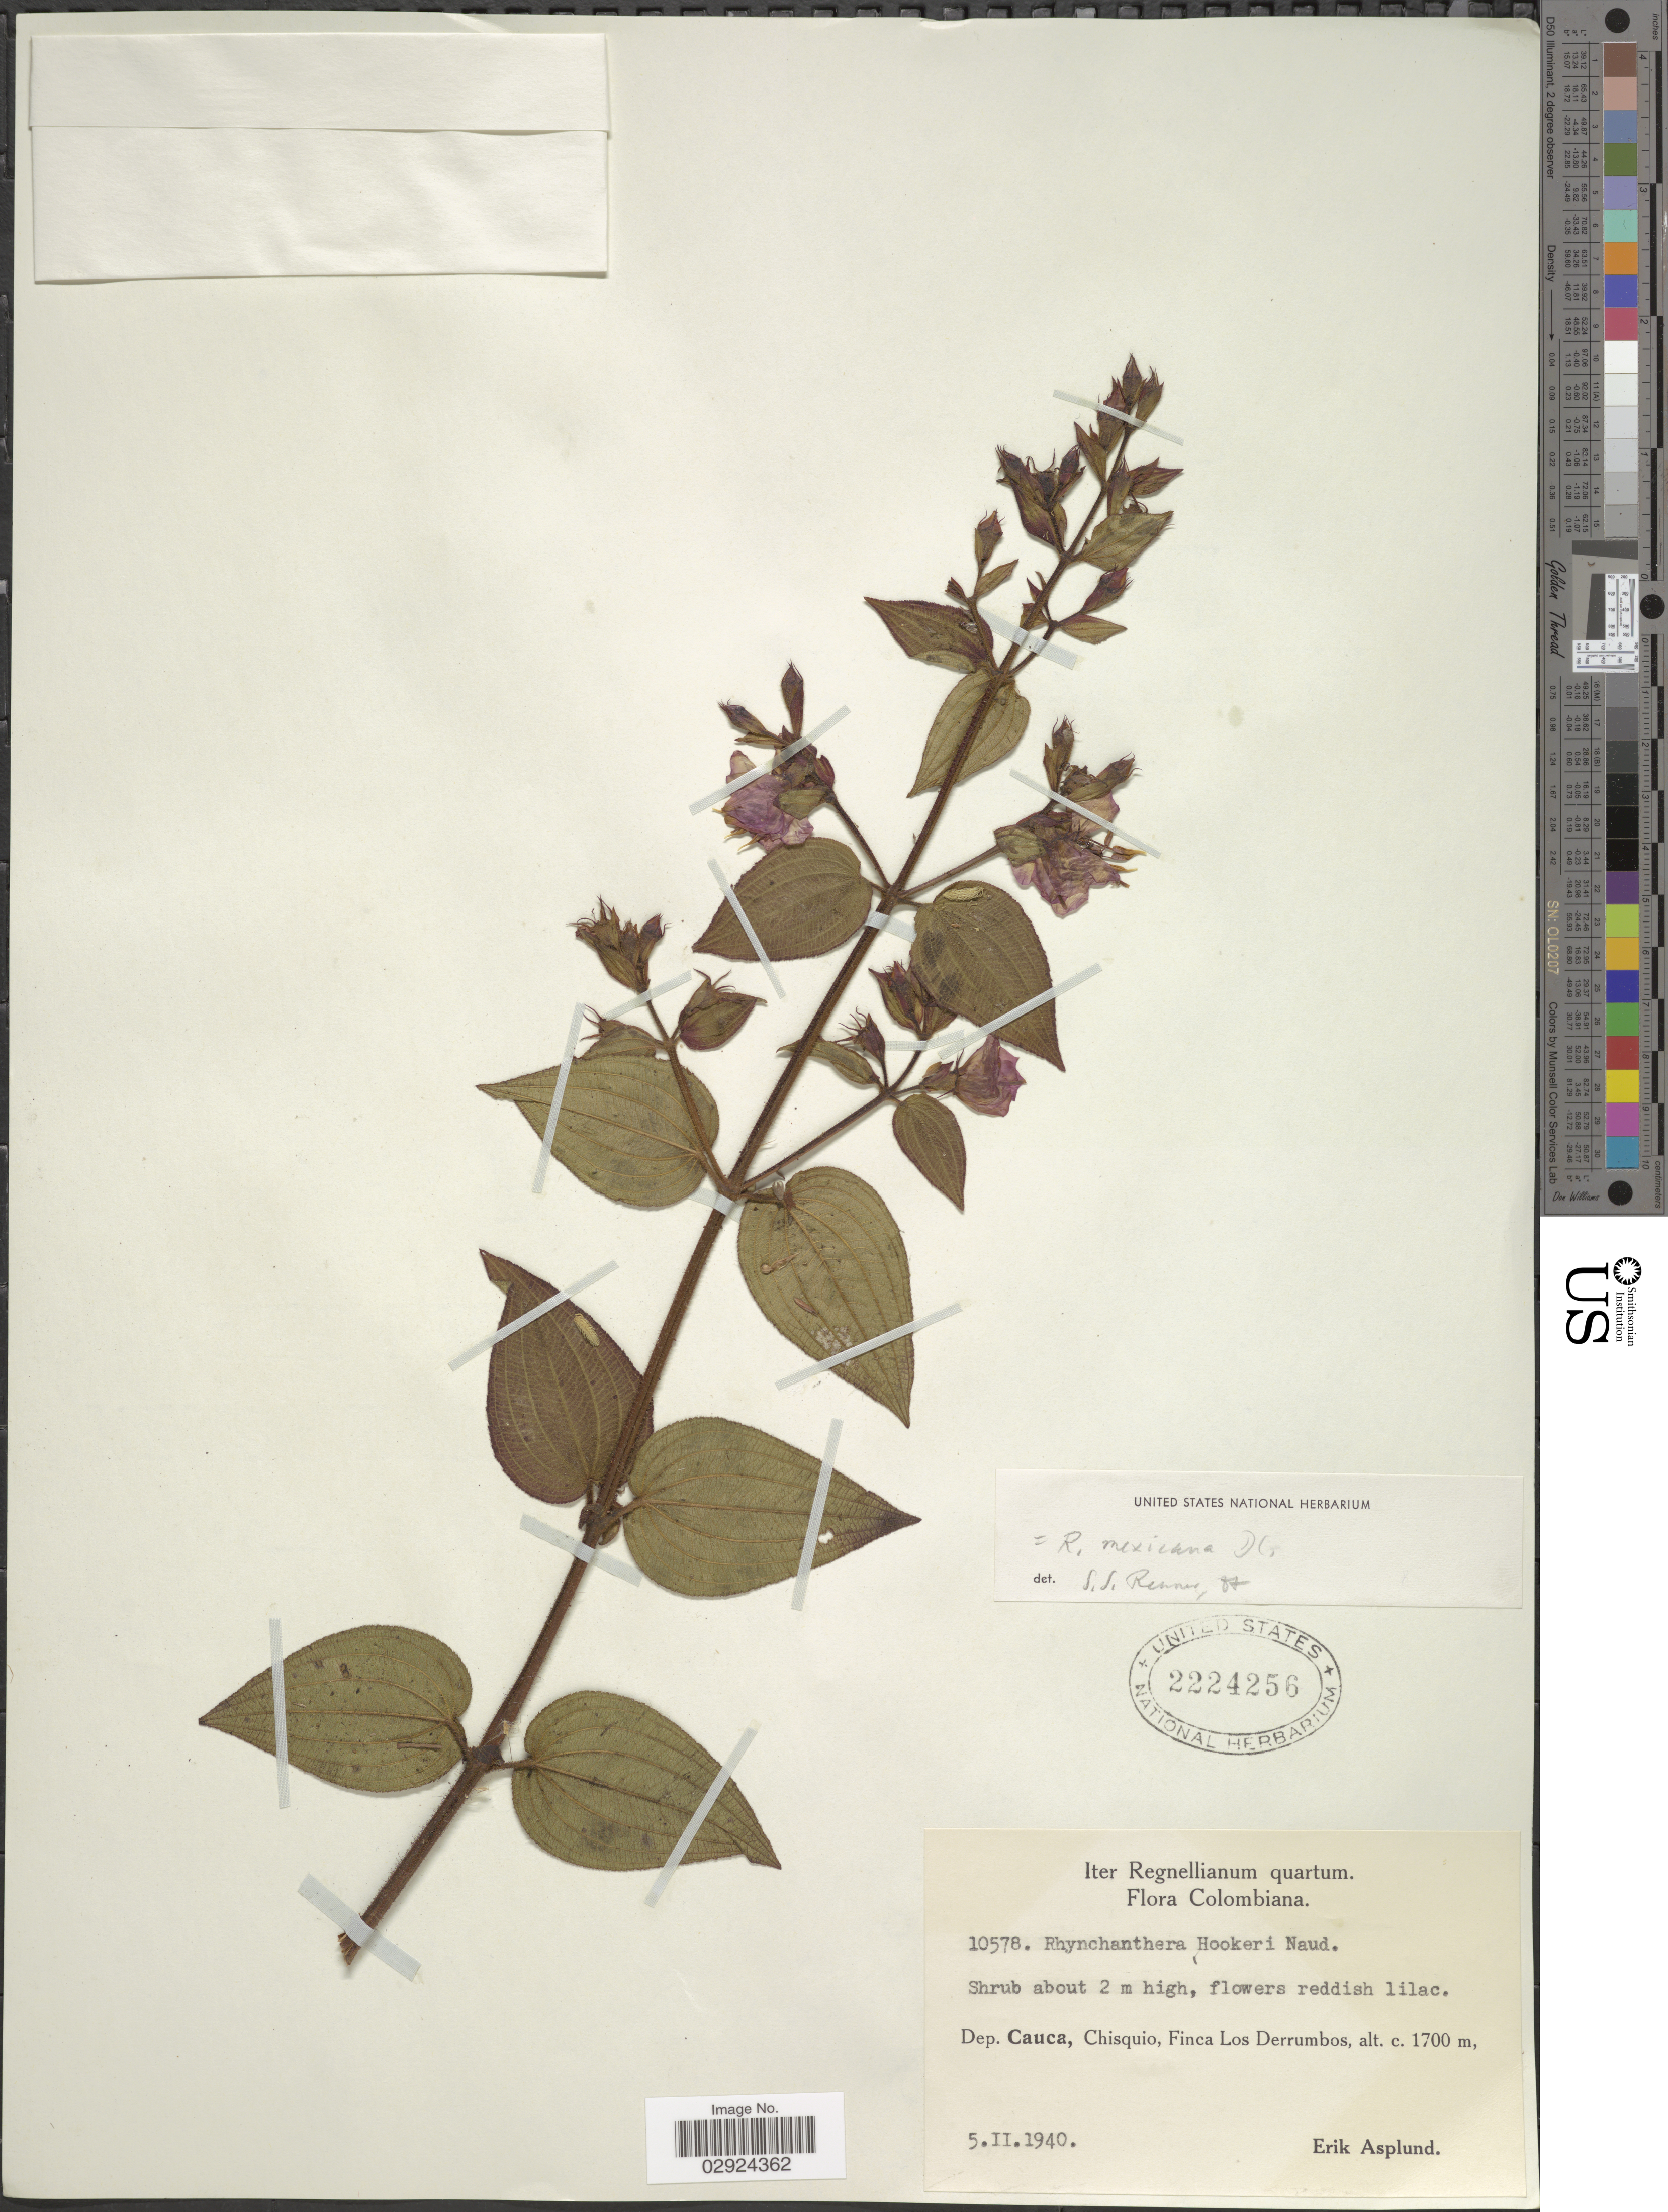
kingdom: Plantae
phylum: Tracheophyta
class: Magnoliopsida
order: Myrtales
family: Melastomataceae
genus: Rhynchanthera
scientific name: Rhynchanthera mexicana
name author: DC.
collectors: E. Asplund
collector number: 10578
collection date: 1974-02-05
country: Colombia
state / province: Cauca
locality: Dep. Cauca, Chisquio, Finca Los Derrumbos.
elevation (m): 1700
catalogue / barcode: US 2224256